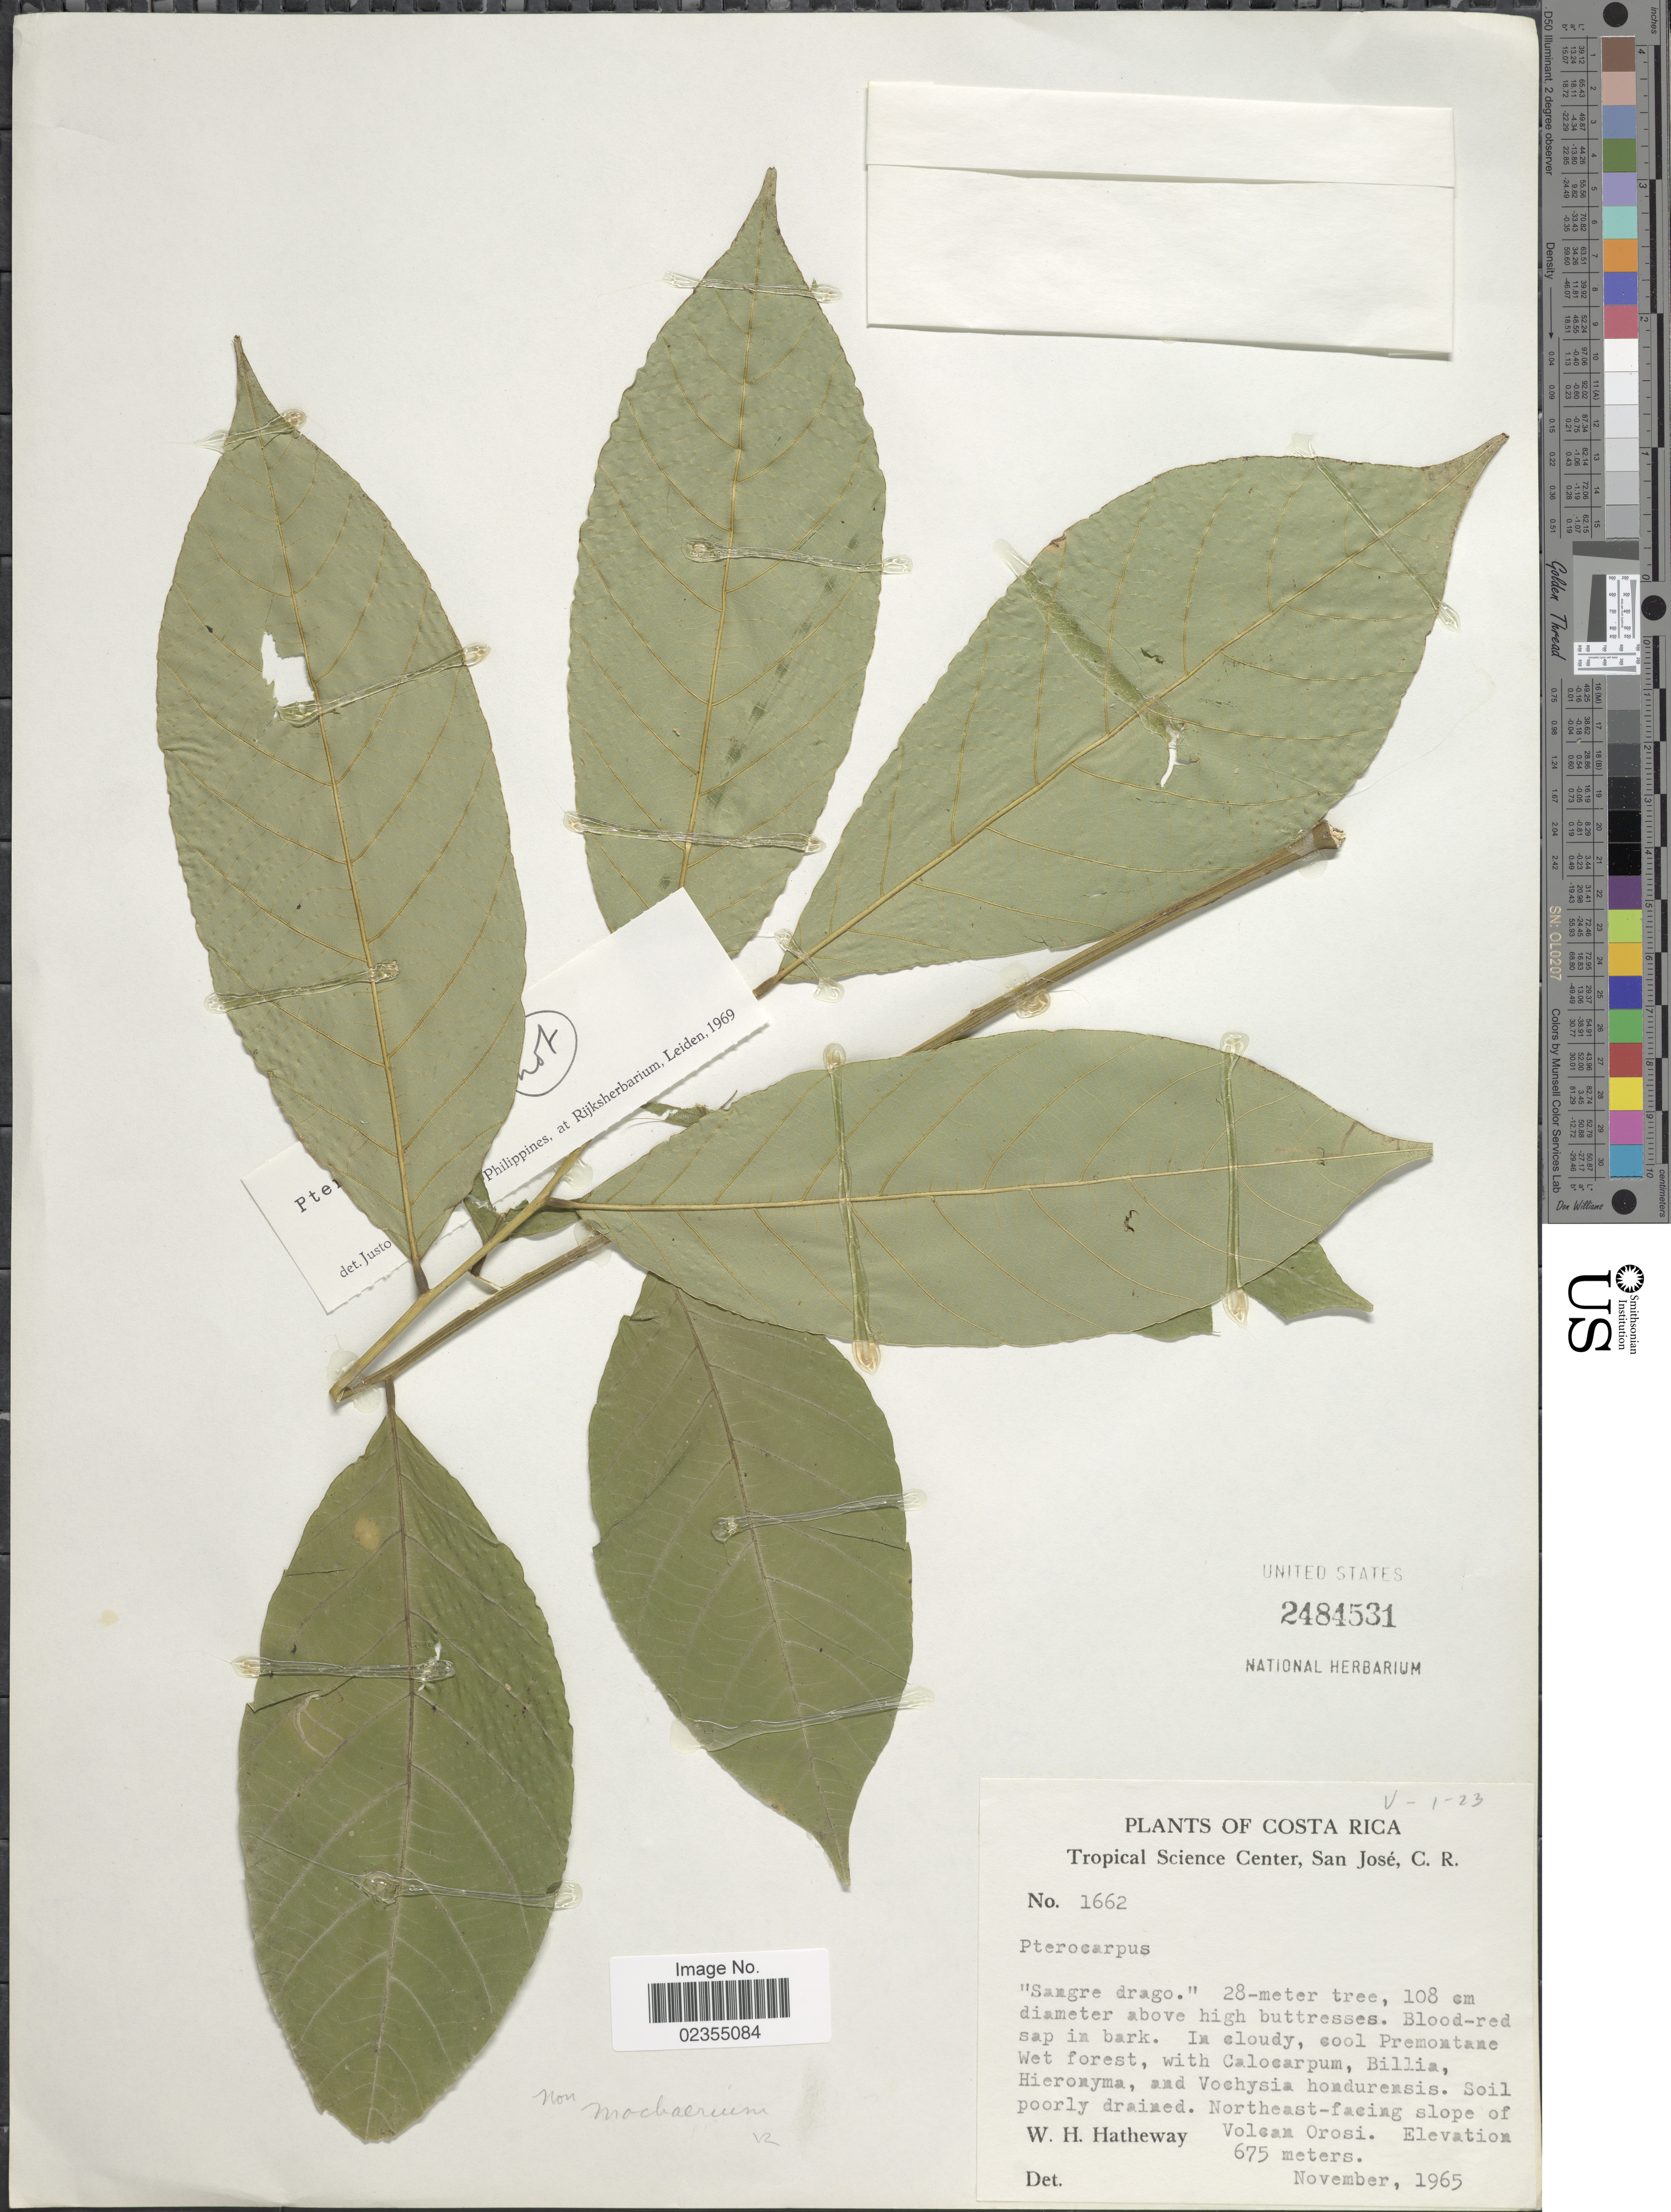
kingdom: Plantae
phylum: Tracheophyta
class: Magnoliopsida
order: Fabales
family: Fabaceae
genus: Dussia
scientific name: Dussia sp.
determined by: Trujillo, A. M.; Londoño-Echeverri, Y.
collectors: W. H. Hatheway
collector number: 1662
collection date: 1965-11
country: Costa Rica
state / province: San José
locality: Tropical Science Center. Northeast-facing slope of Volcan Orosi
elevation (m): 675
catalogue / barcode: US 2484531